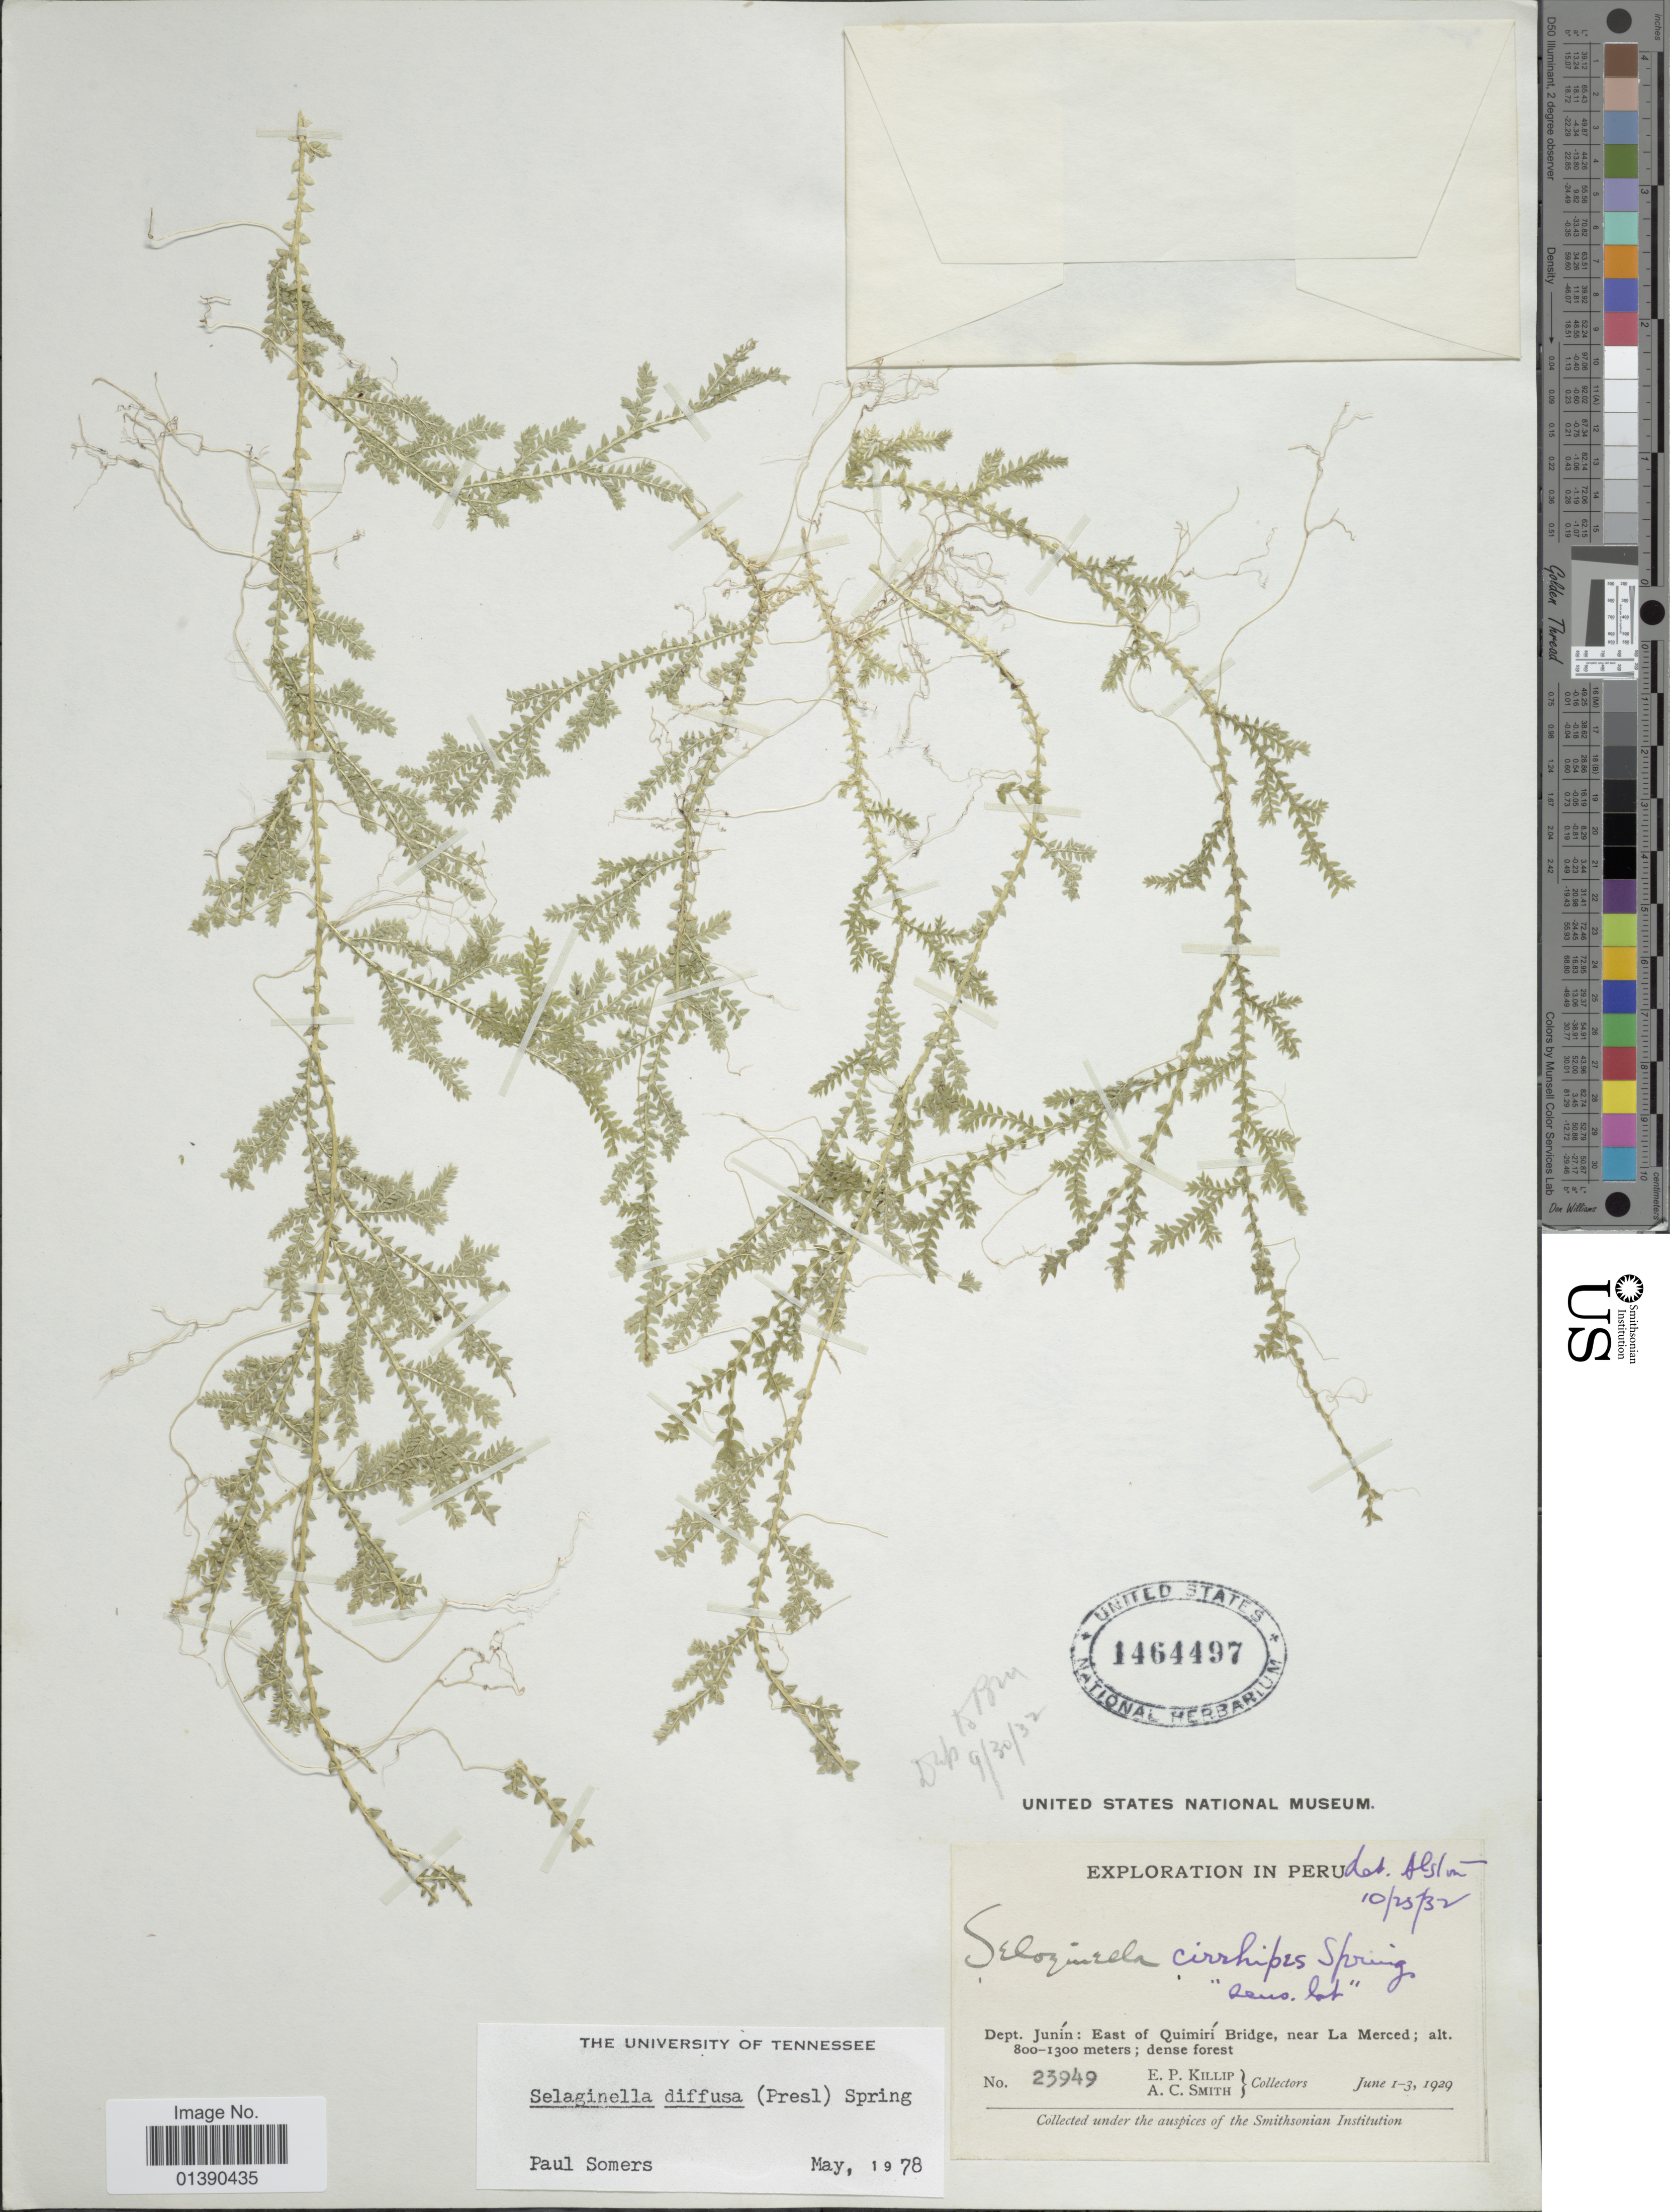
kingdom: Plantae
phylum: Tracheophyta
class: Lycopodiopsida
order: Selaginellales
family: Selaginellaceae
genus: Selaginella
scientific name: Selaginella diffusa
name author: (C. Presl) Spring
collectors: E. P. Killip & A. C. Smith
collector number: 23949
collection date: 1929-06-01/1929-06-03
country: Peru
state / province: Junín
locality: East of Quimiri Bridge, near La Merced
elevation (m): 800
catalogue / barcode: US 1464497